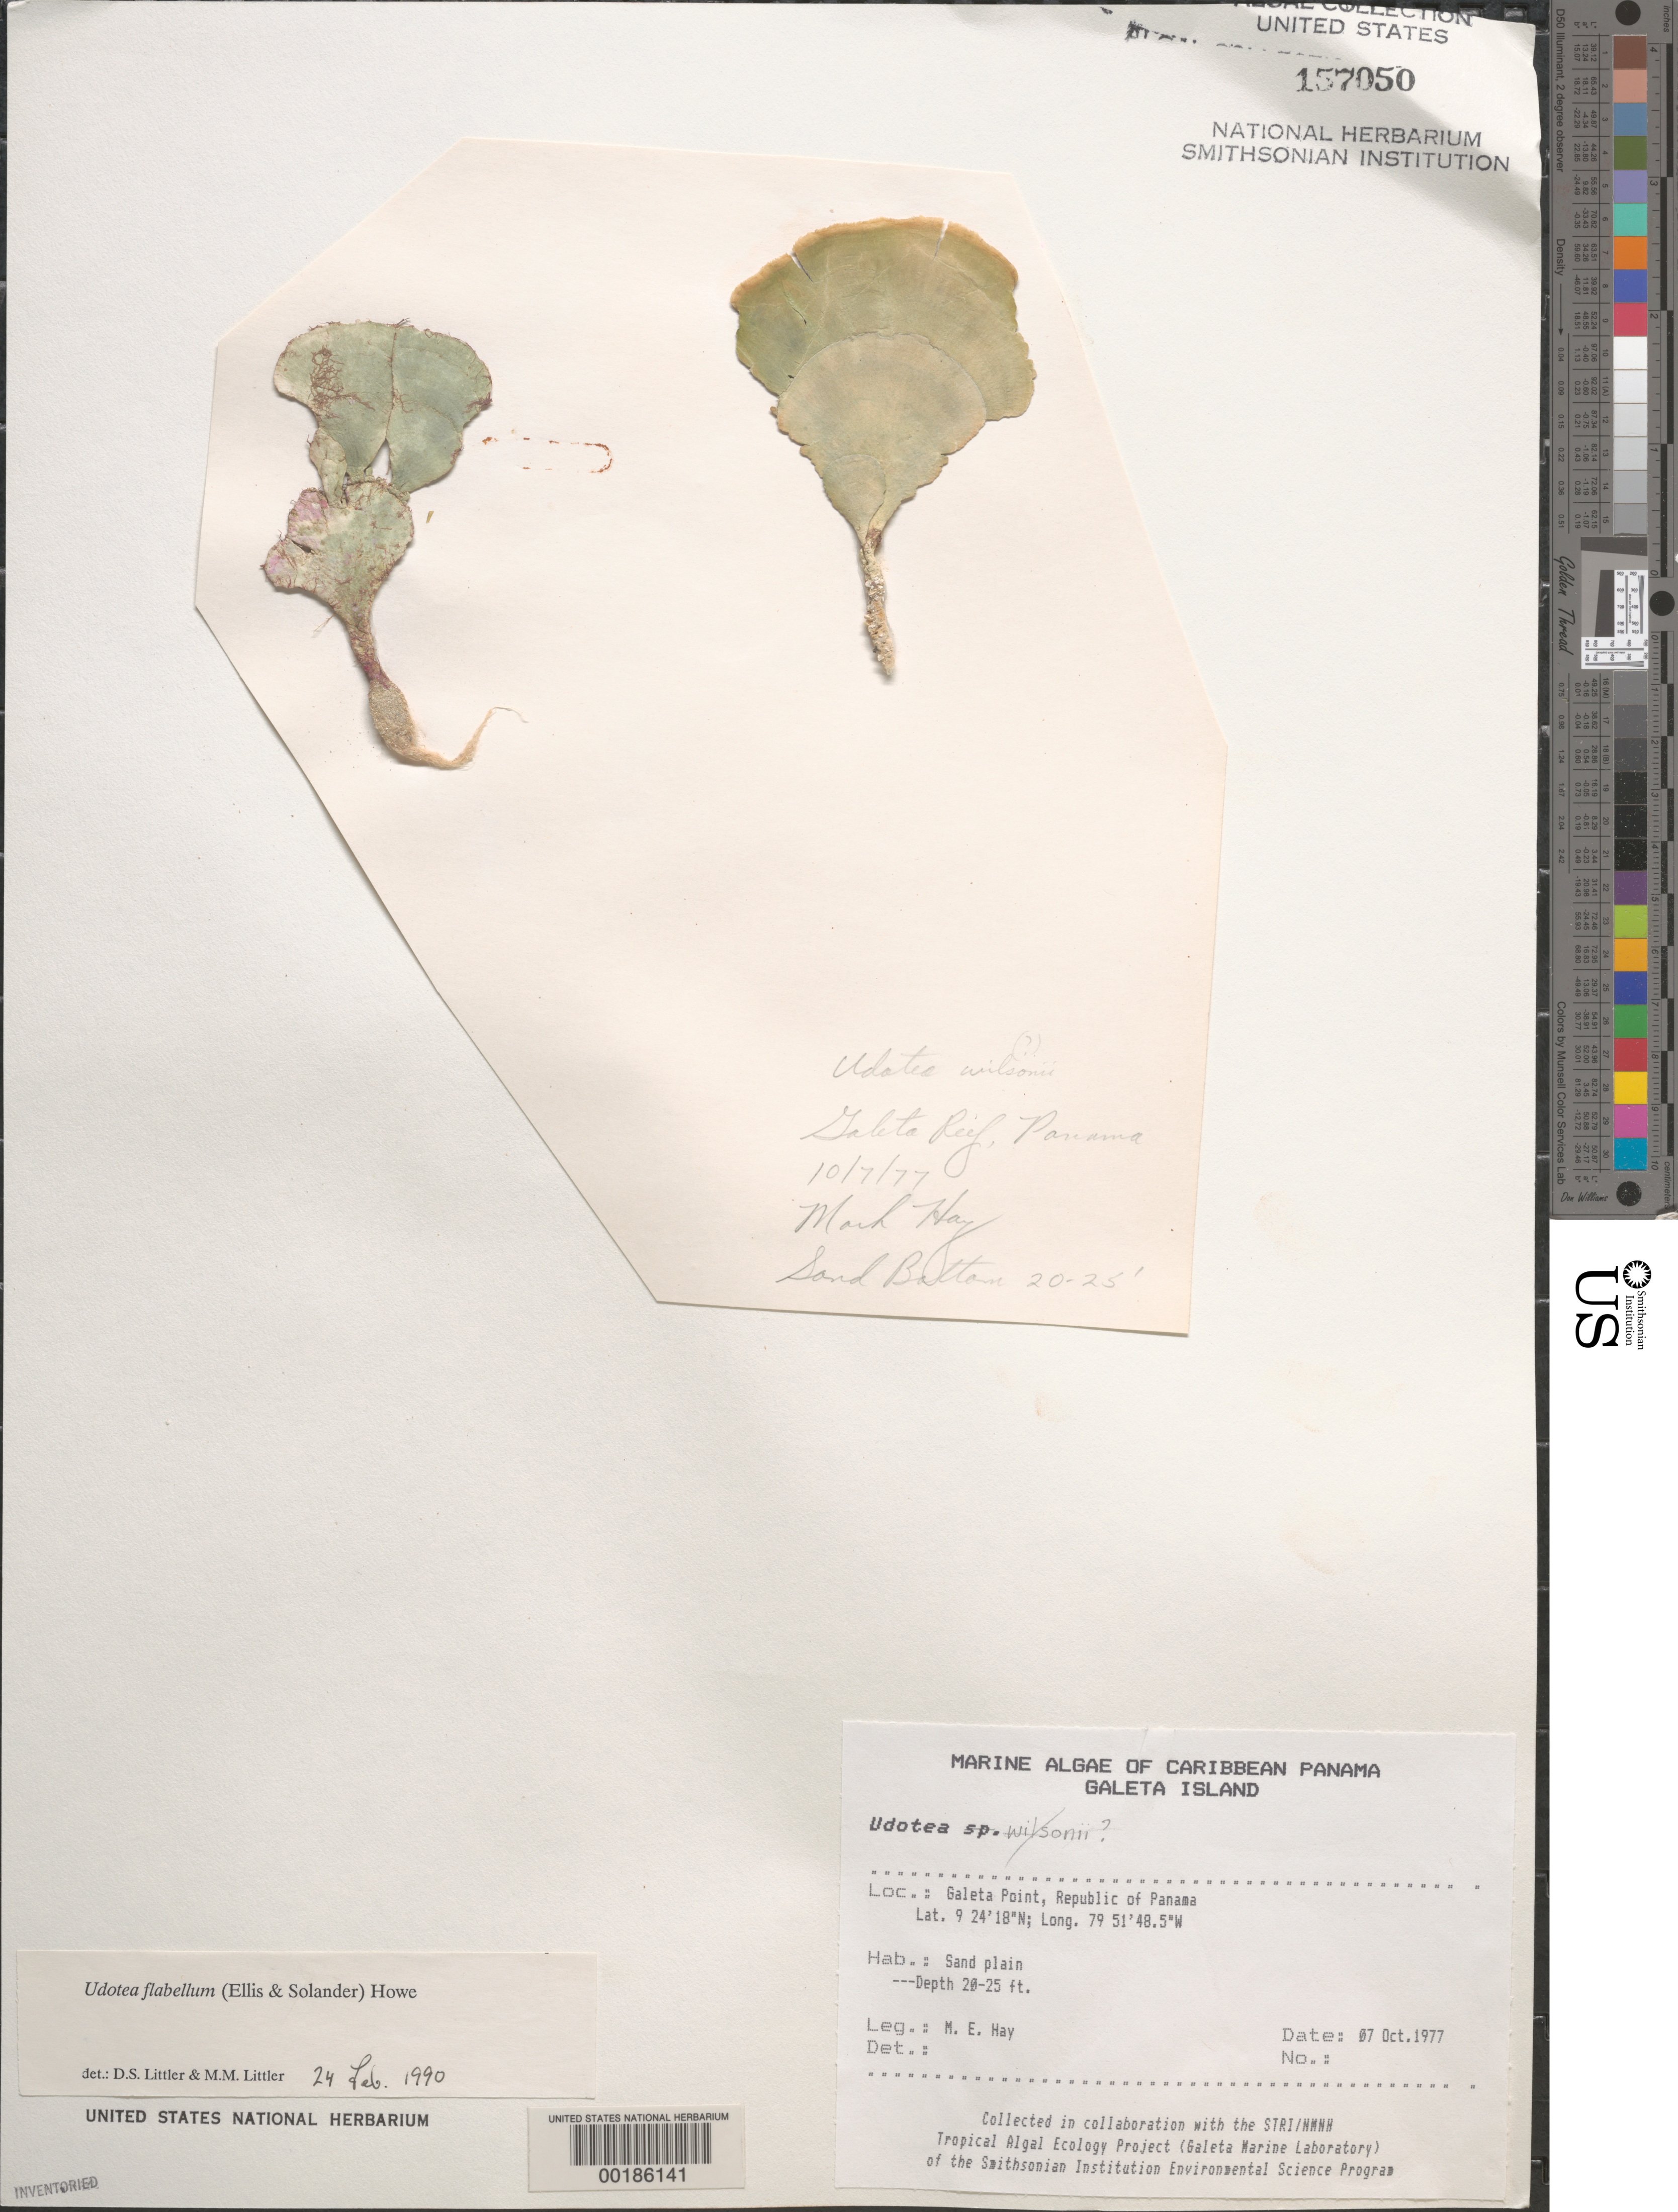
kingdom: Plantae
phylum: Chlorophyta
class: Ulvophyceae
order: Bryopsidales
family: Udoteaceae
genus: Udotea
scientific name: Udotea flabellum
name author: (J. Ellis & Sol.) M. Howe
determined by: Littler, D. S.; Littler, M. M.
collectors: M. E. Hay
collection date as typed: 07 Oct 1977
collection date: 1977-10-07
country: Panama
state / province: Colón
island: Galeta Island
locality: Galeta Point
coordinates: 9 24' 18" N, 79 51' 48.5" W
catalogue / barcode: US 157050